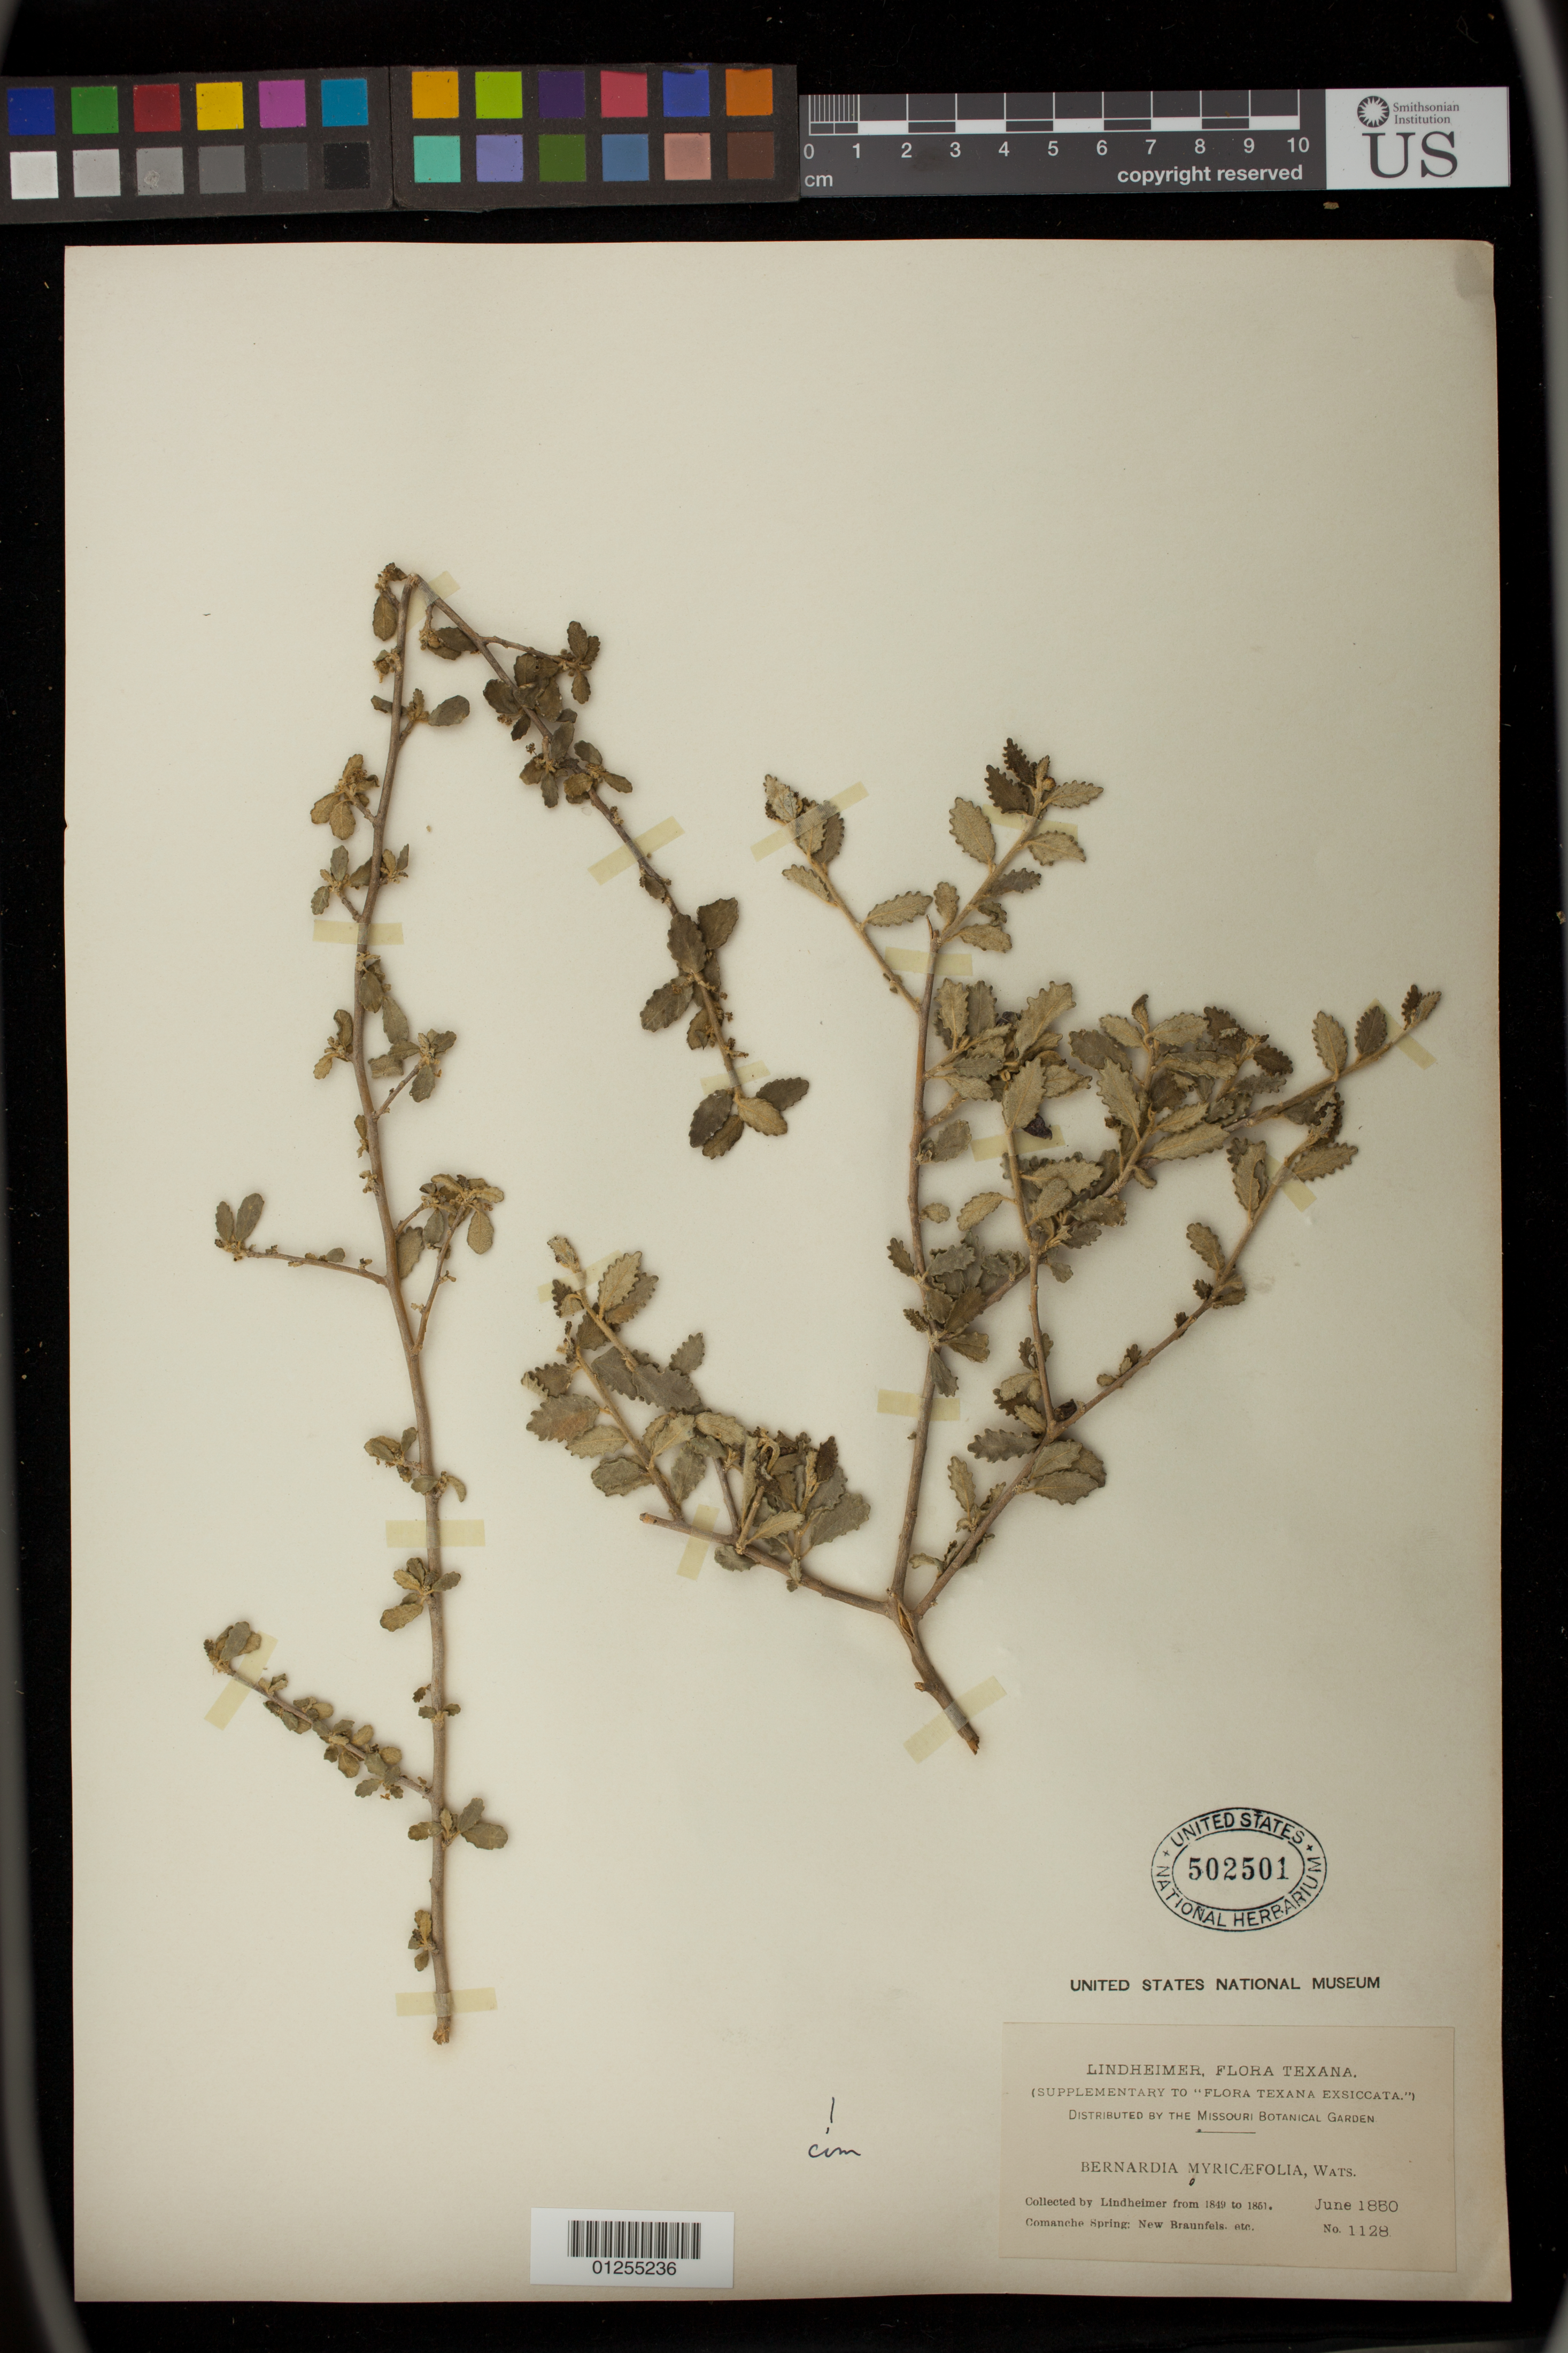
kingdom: Plantae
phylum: Tracheophyta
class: Magnoliopsida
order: Malpighiales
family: Euphorbiaceae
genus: Bernardia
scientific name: Bernardia myricifolia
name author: (Scheele) S. Watson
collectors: -. Lindheimer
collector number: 1128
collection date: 1850-06-01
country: United States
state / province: Texas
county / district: Comal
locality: Comanche Spring, New Braunfels, etc.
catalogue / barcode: US 502501